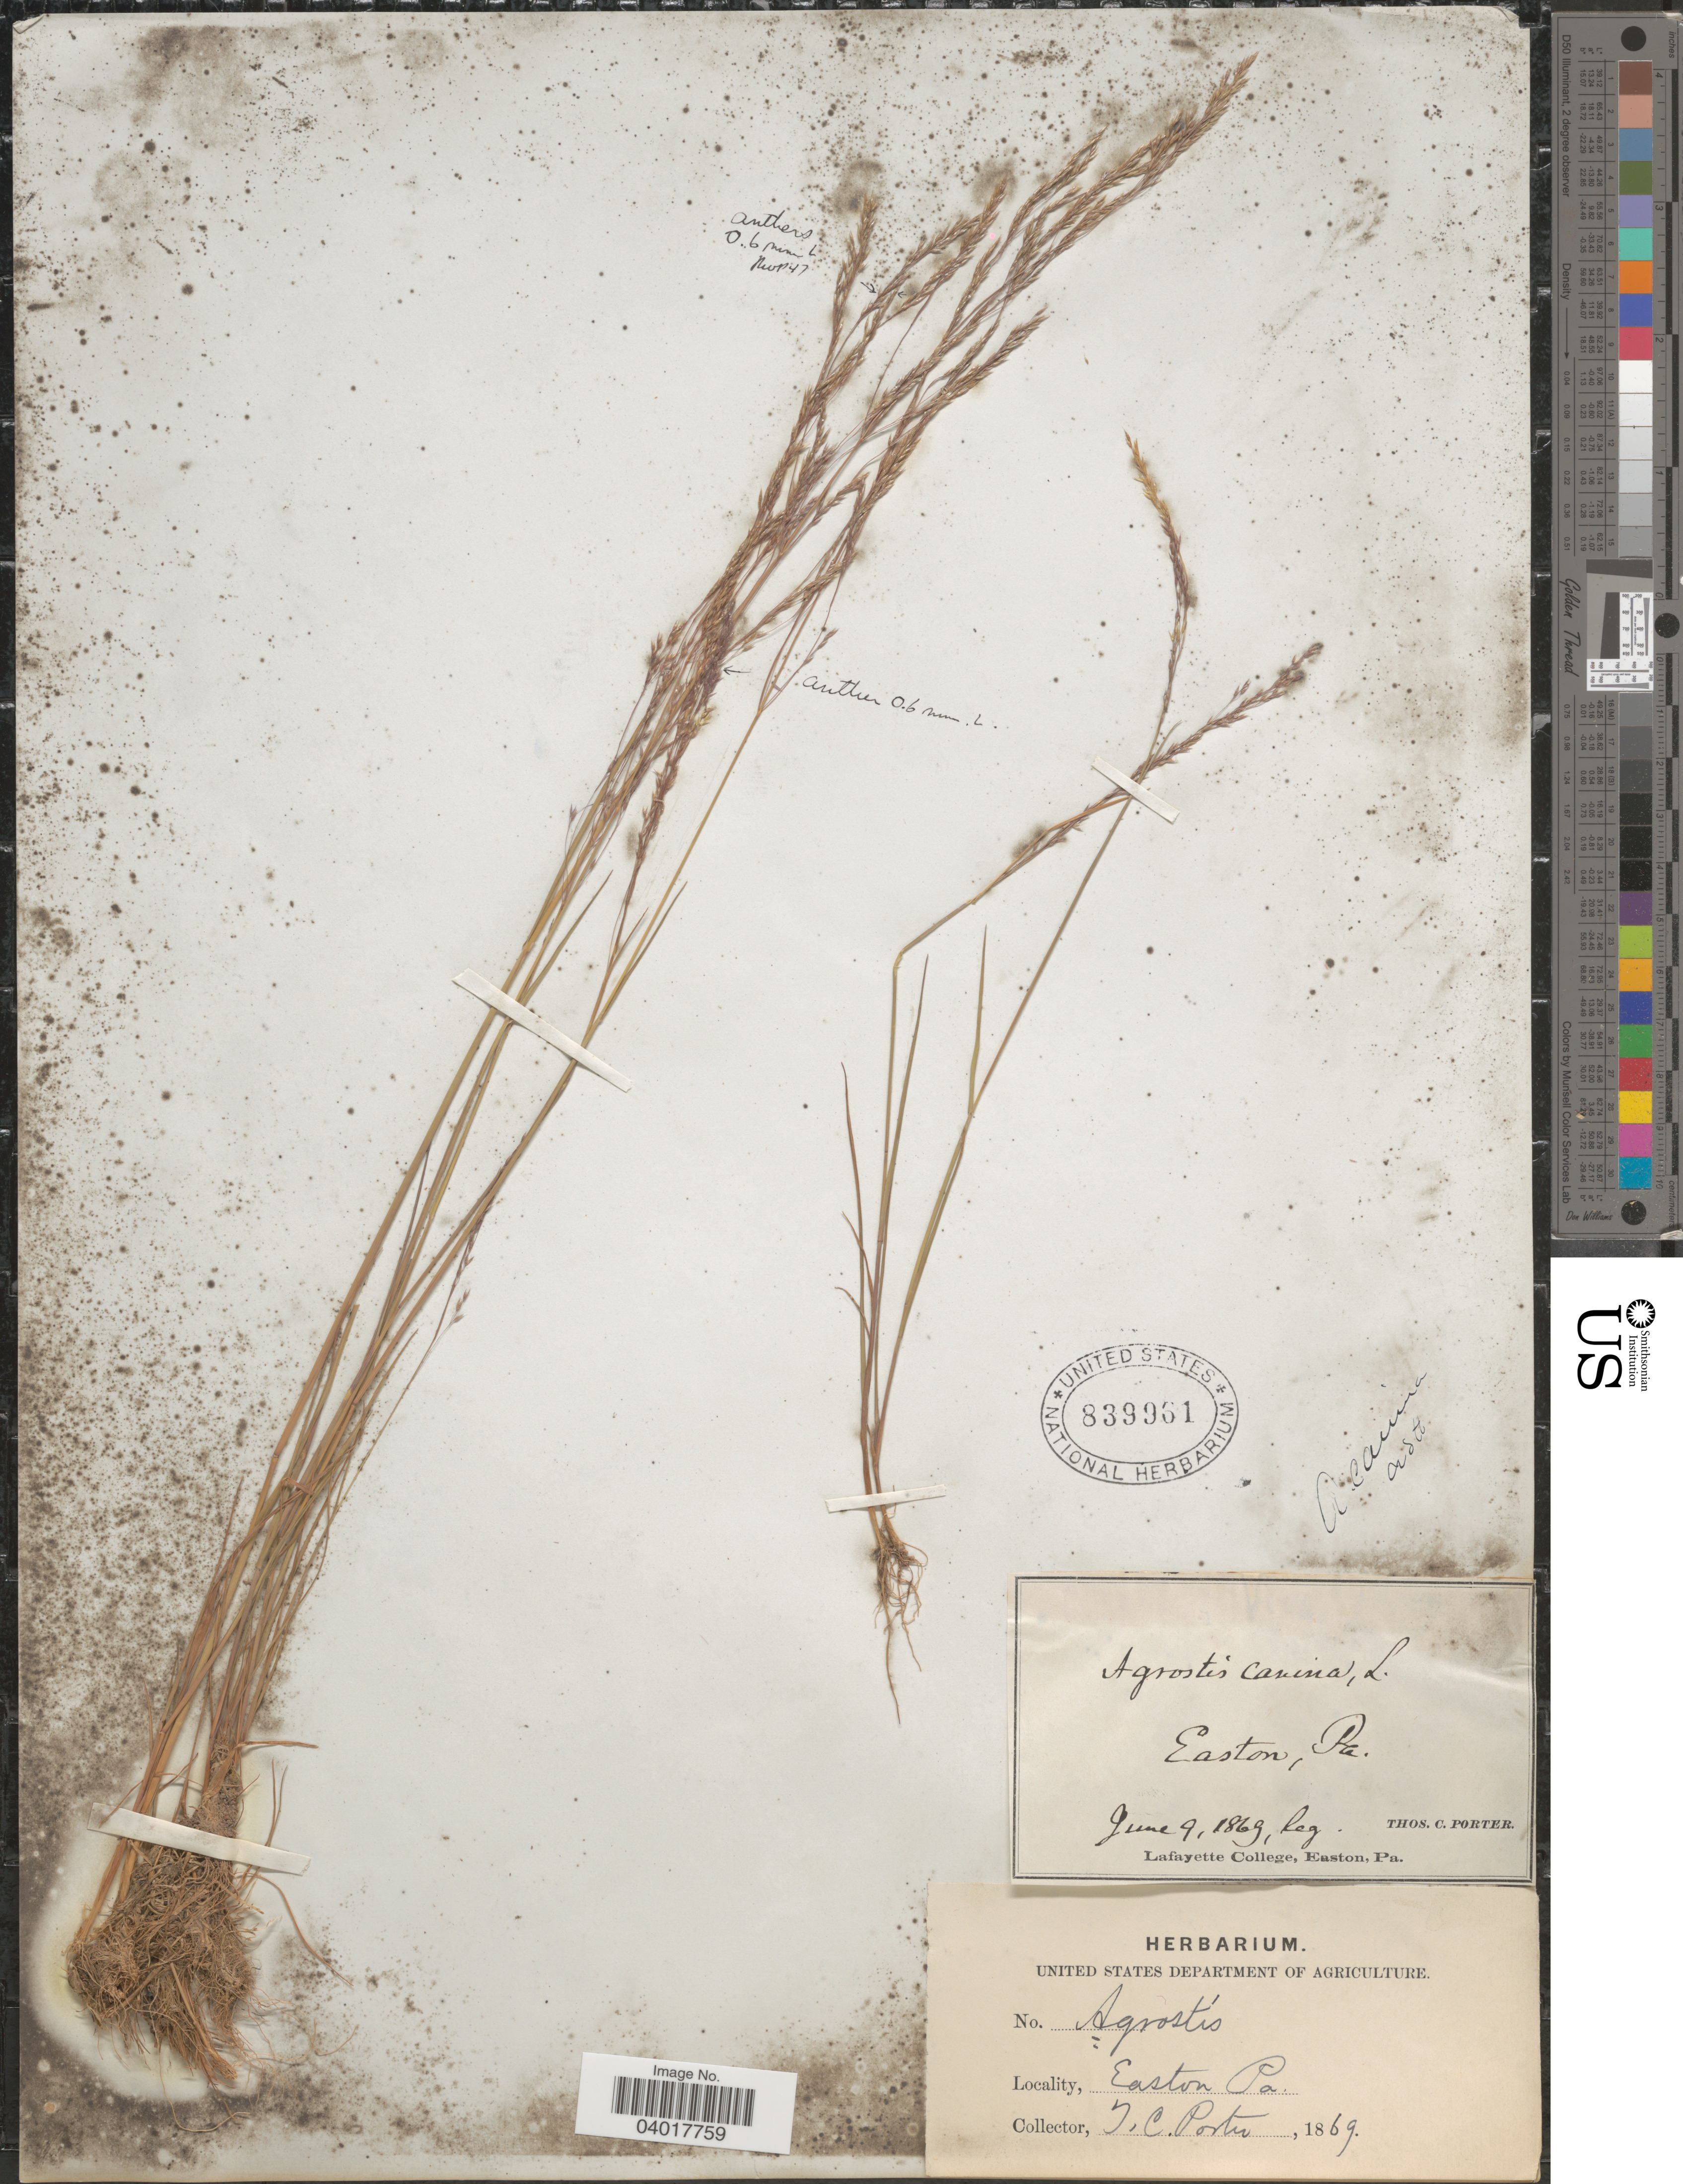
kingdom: Plantae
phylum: Tracheophyta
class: Liliopsida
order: Poales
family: Poaceae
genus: Agrostis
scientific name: Agrostis canina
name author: L.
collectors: T. Porter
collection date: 1869-06-09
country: United States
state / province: Pennsylvania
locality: Easton.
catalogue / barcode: US 839961